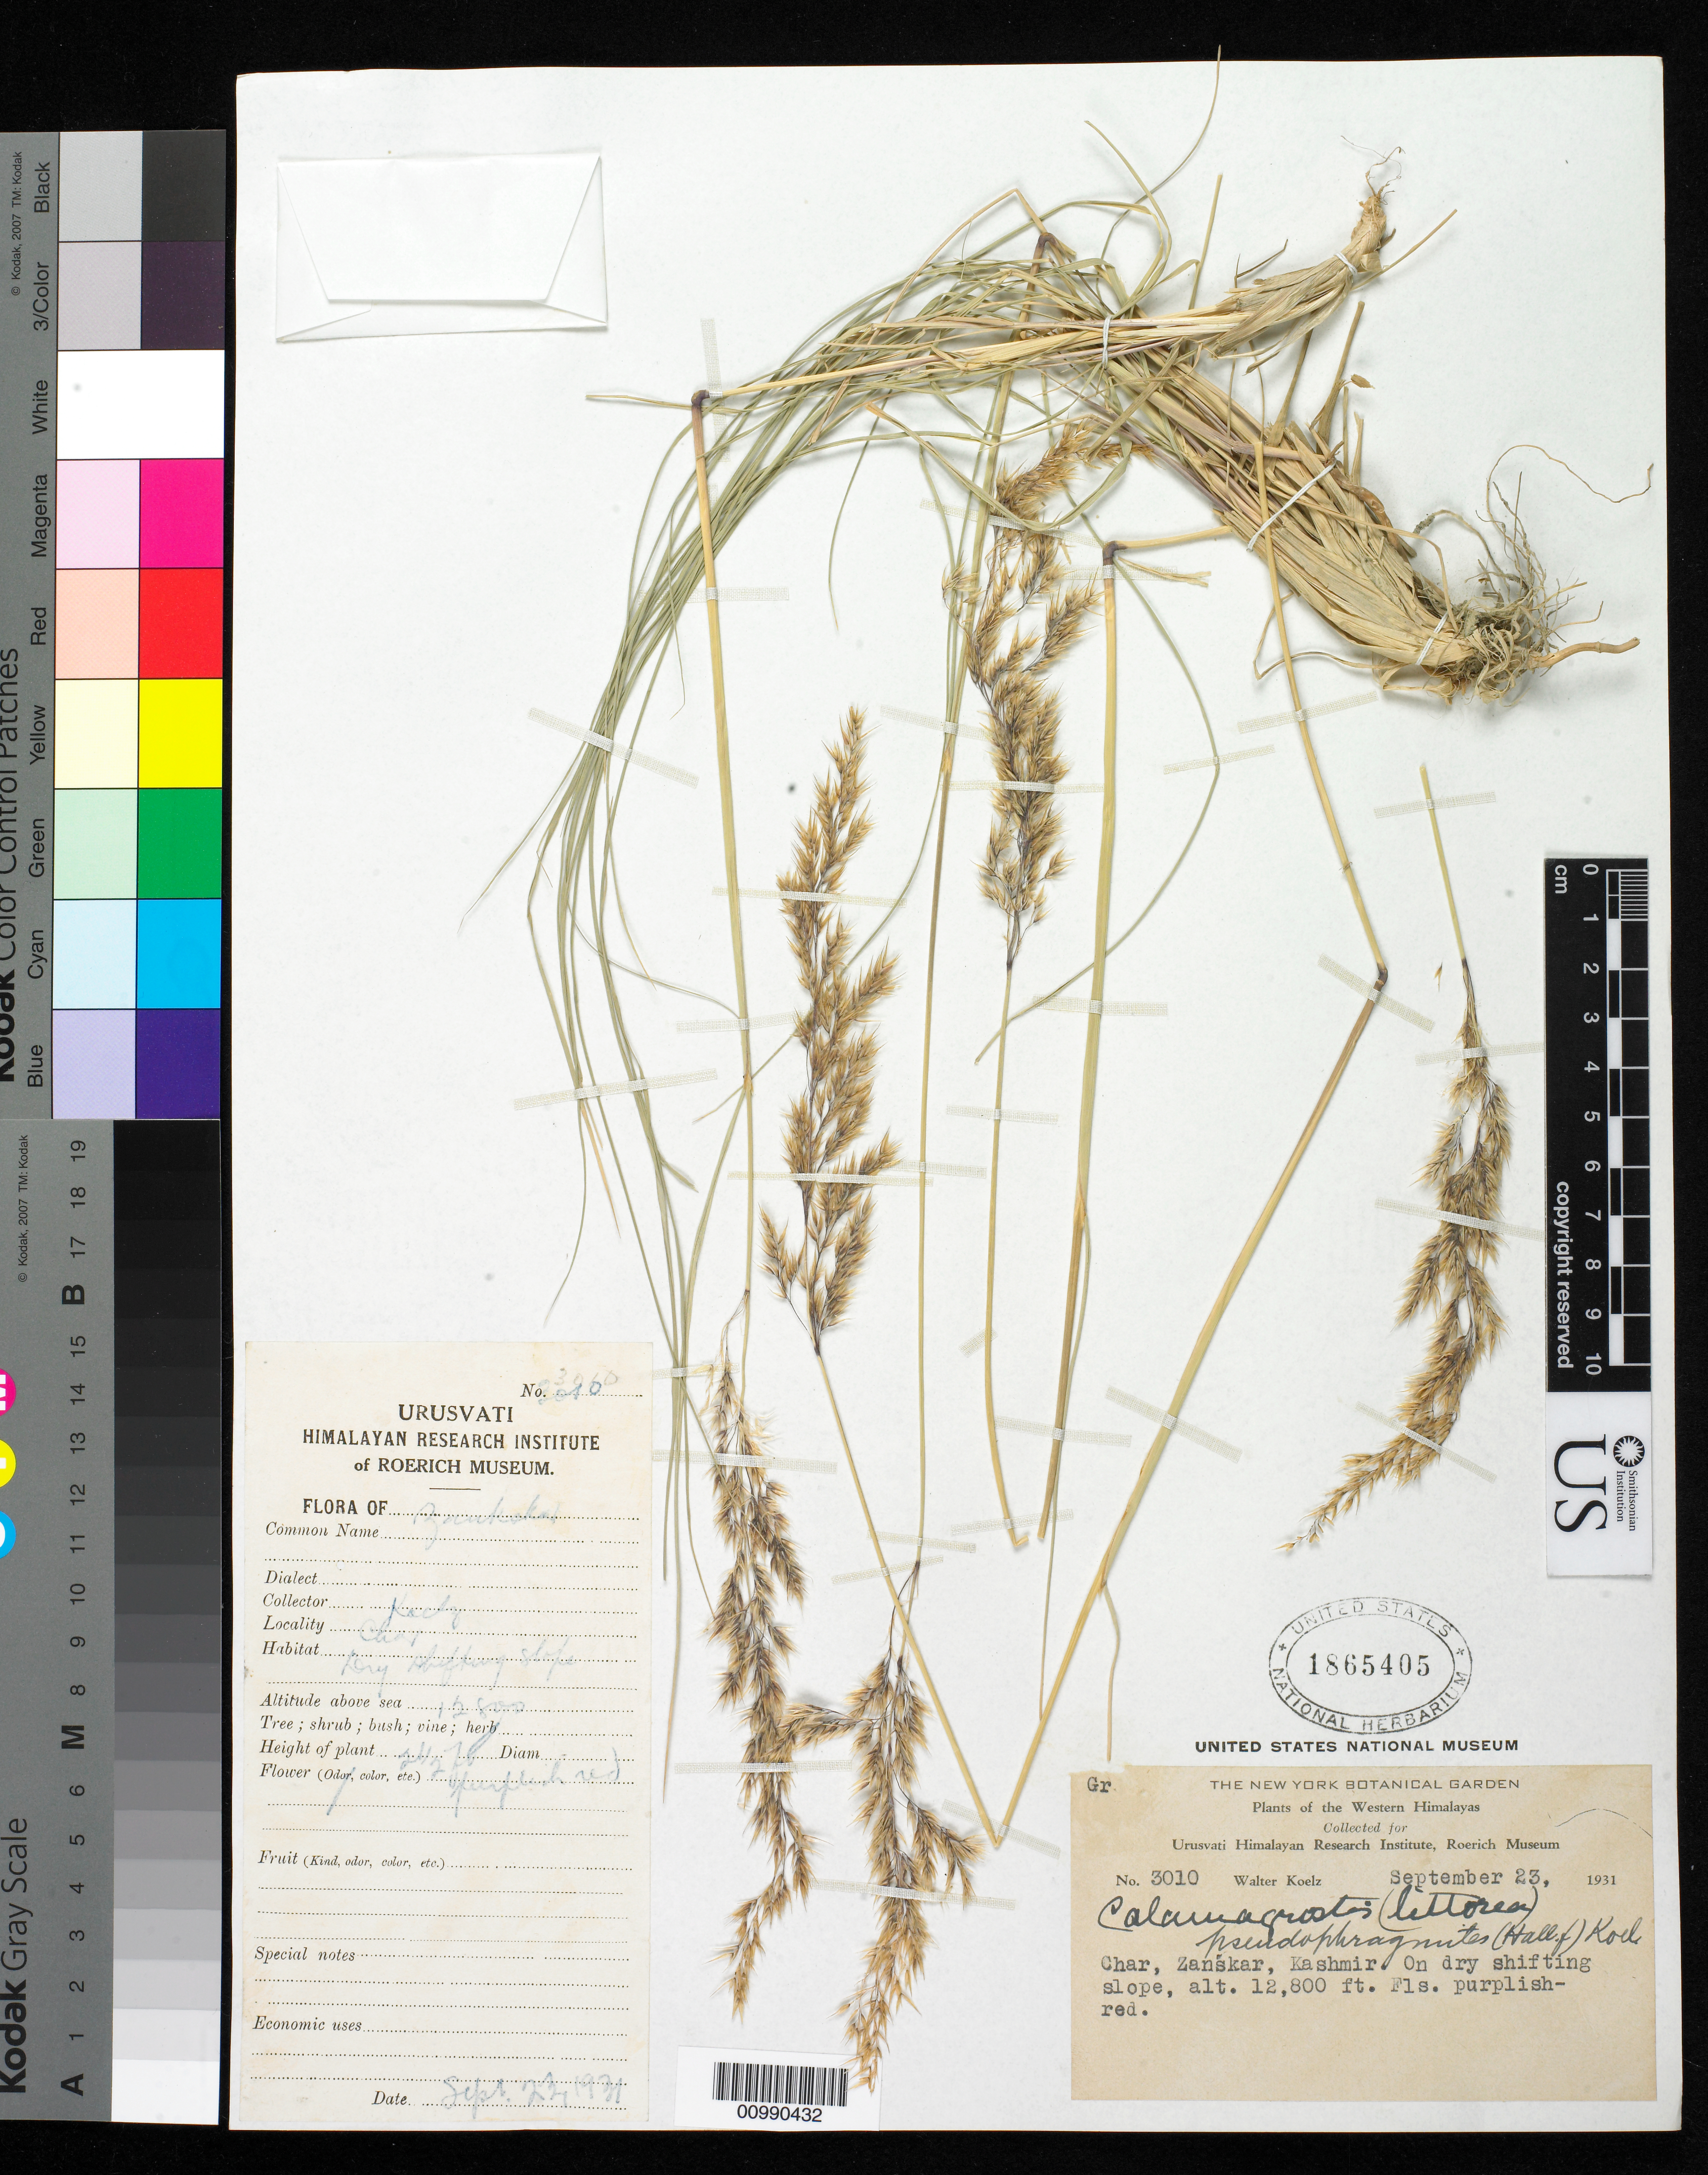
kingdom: Plantae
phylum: Tracheophyta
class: Liliopsida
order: Poales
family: Poaceae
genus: Calamagrostis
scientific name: Calamagrostis pseudophragmites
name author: (Haller f.) Koeler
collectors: W. N. Koelz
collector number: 3010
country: India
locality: Char, Zanskar, Kashmir.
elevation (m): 3901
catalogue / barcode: US 1865405